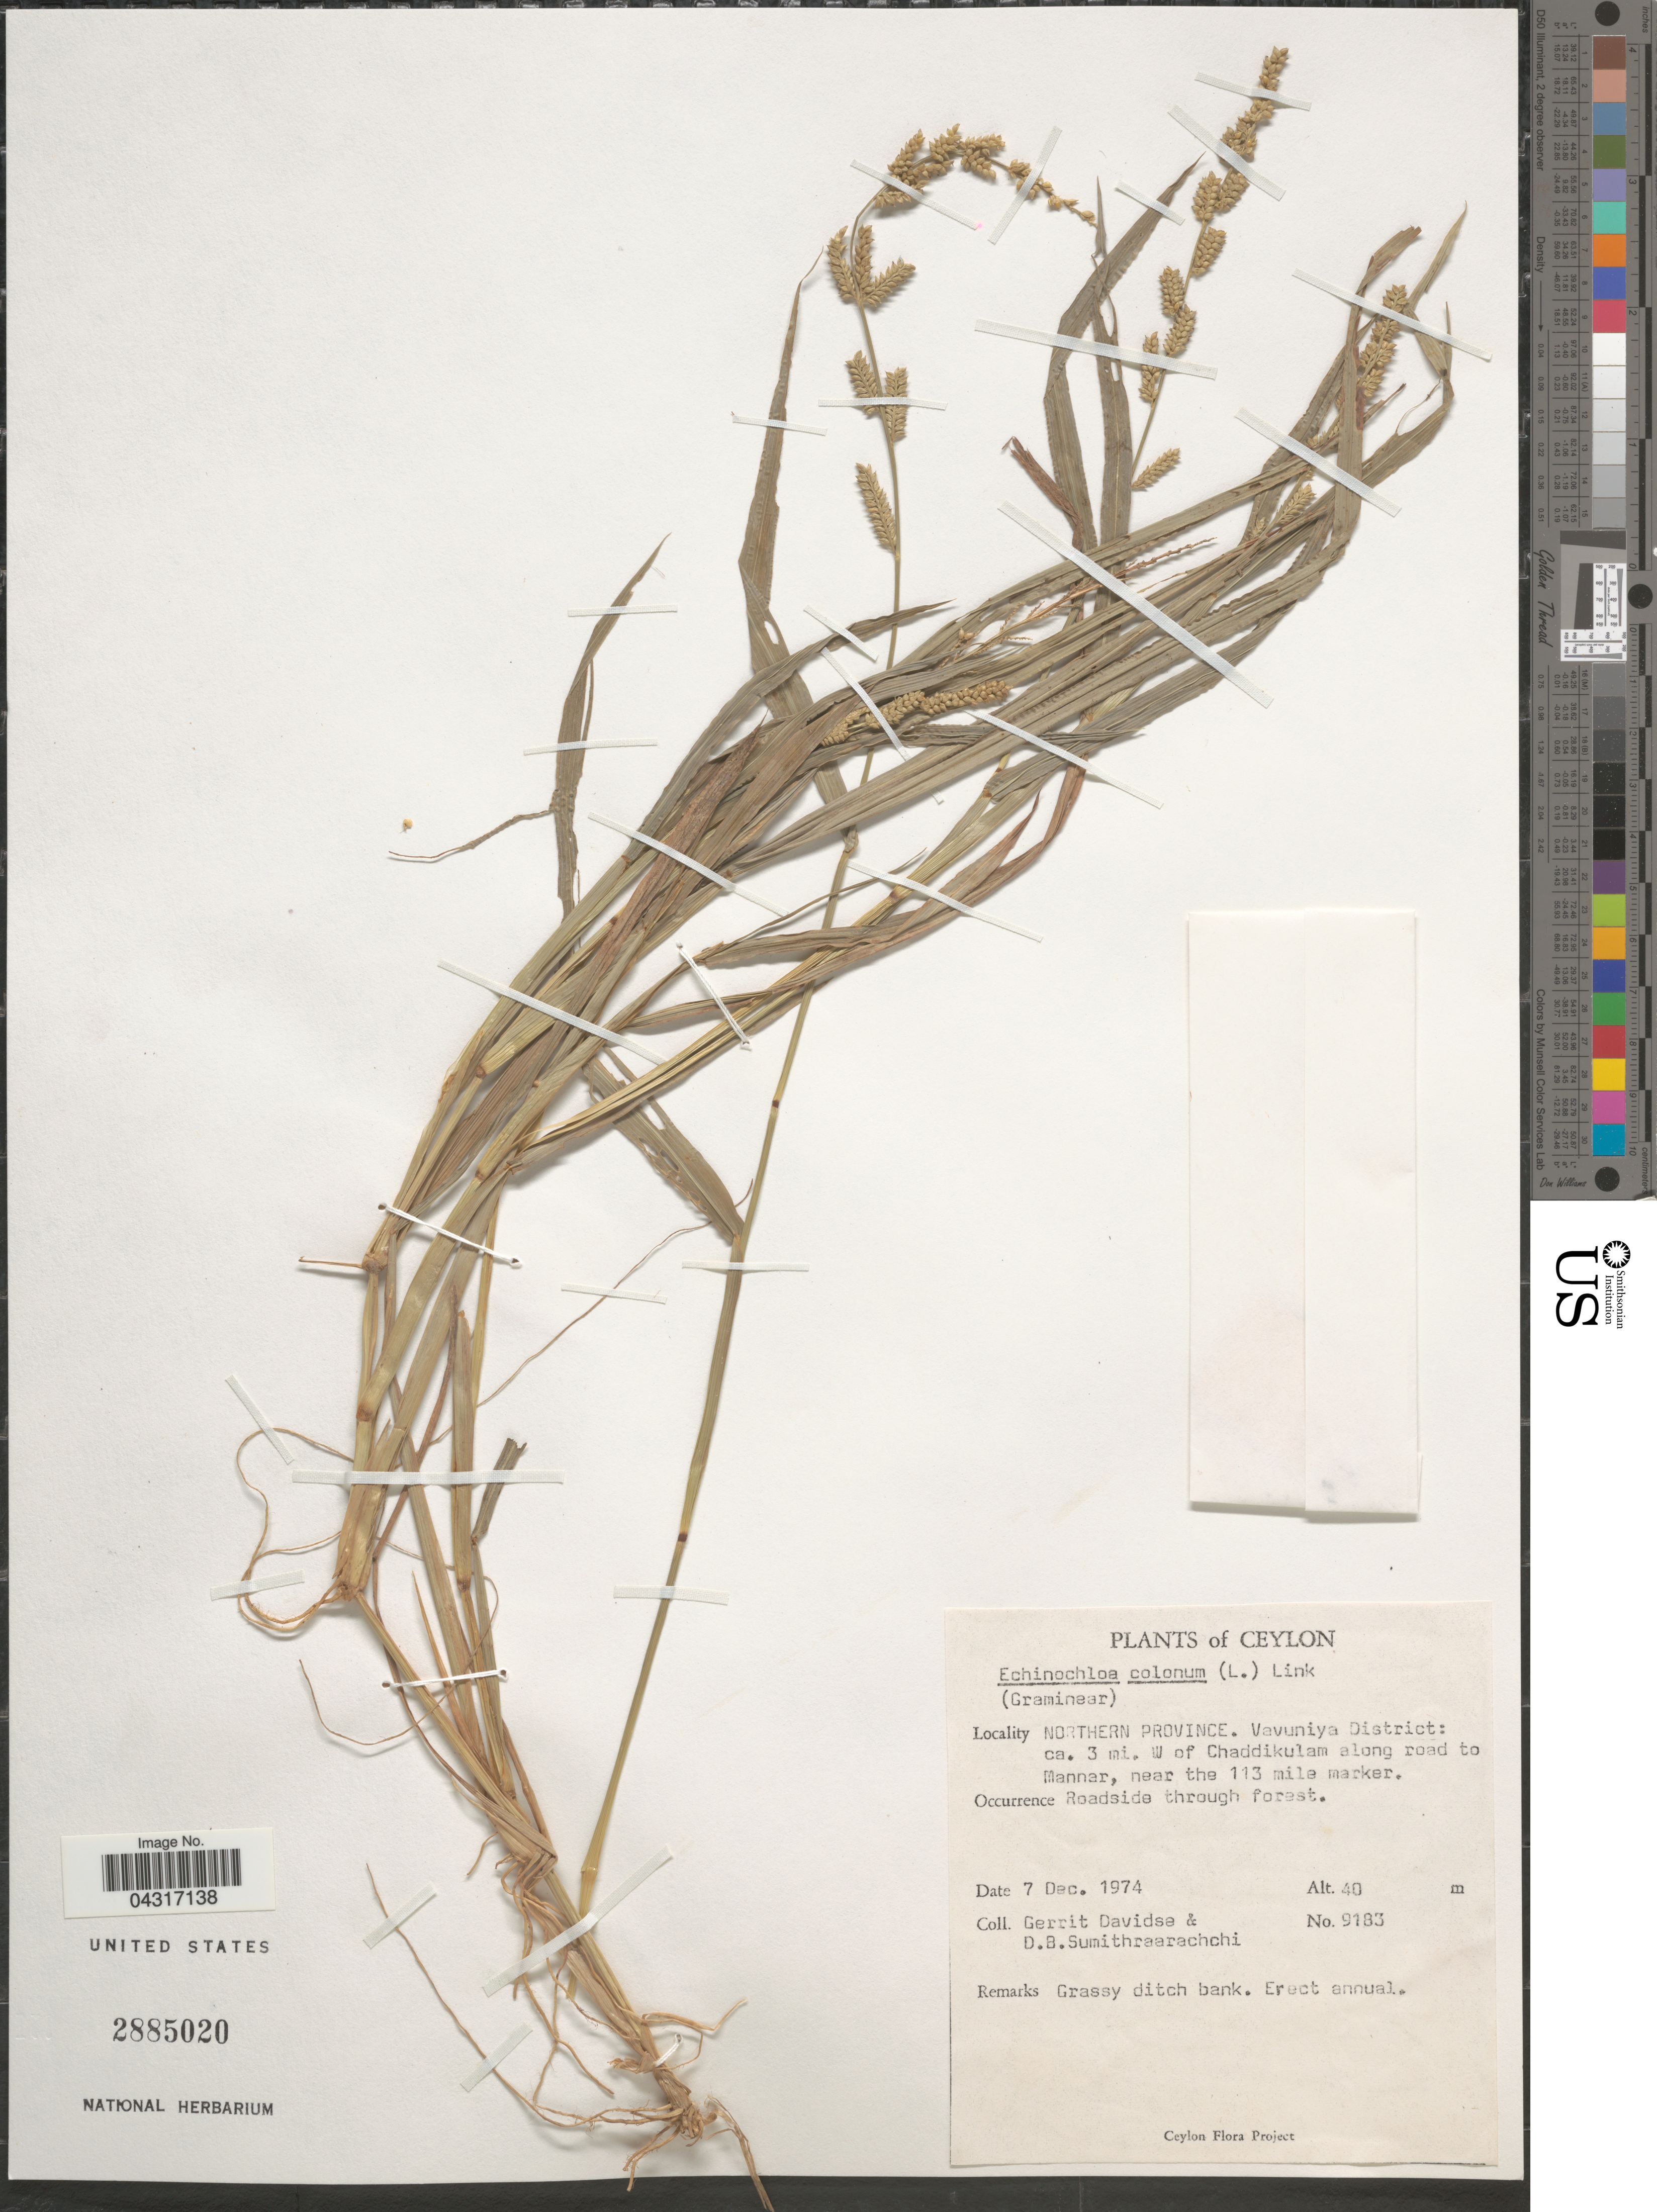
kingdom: Plantae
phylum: Tracheophyta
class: Liliopsida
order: Poales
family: Poaceae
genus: Echinochloa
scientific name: Echinochloa colona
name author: (L.) Link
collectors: G. Davidse & D. B. Sumithraarachchi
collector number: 9183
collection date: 1974-12-07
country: Sri Lanka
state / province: Northern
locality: Ceylon. Vavuniya District: ca. 3 mi. W of Chaddikulam along road to Mannar, near the 113 mile marker.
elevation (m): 40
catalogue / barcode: US 2885020